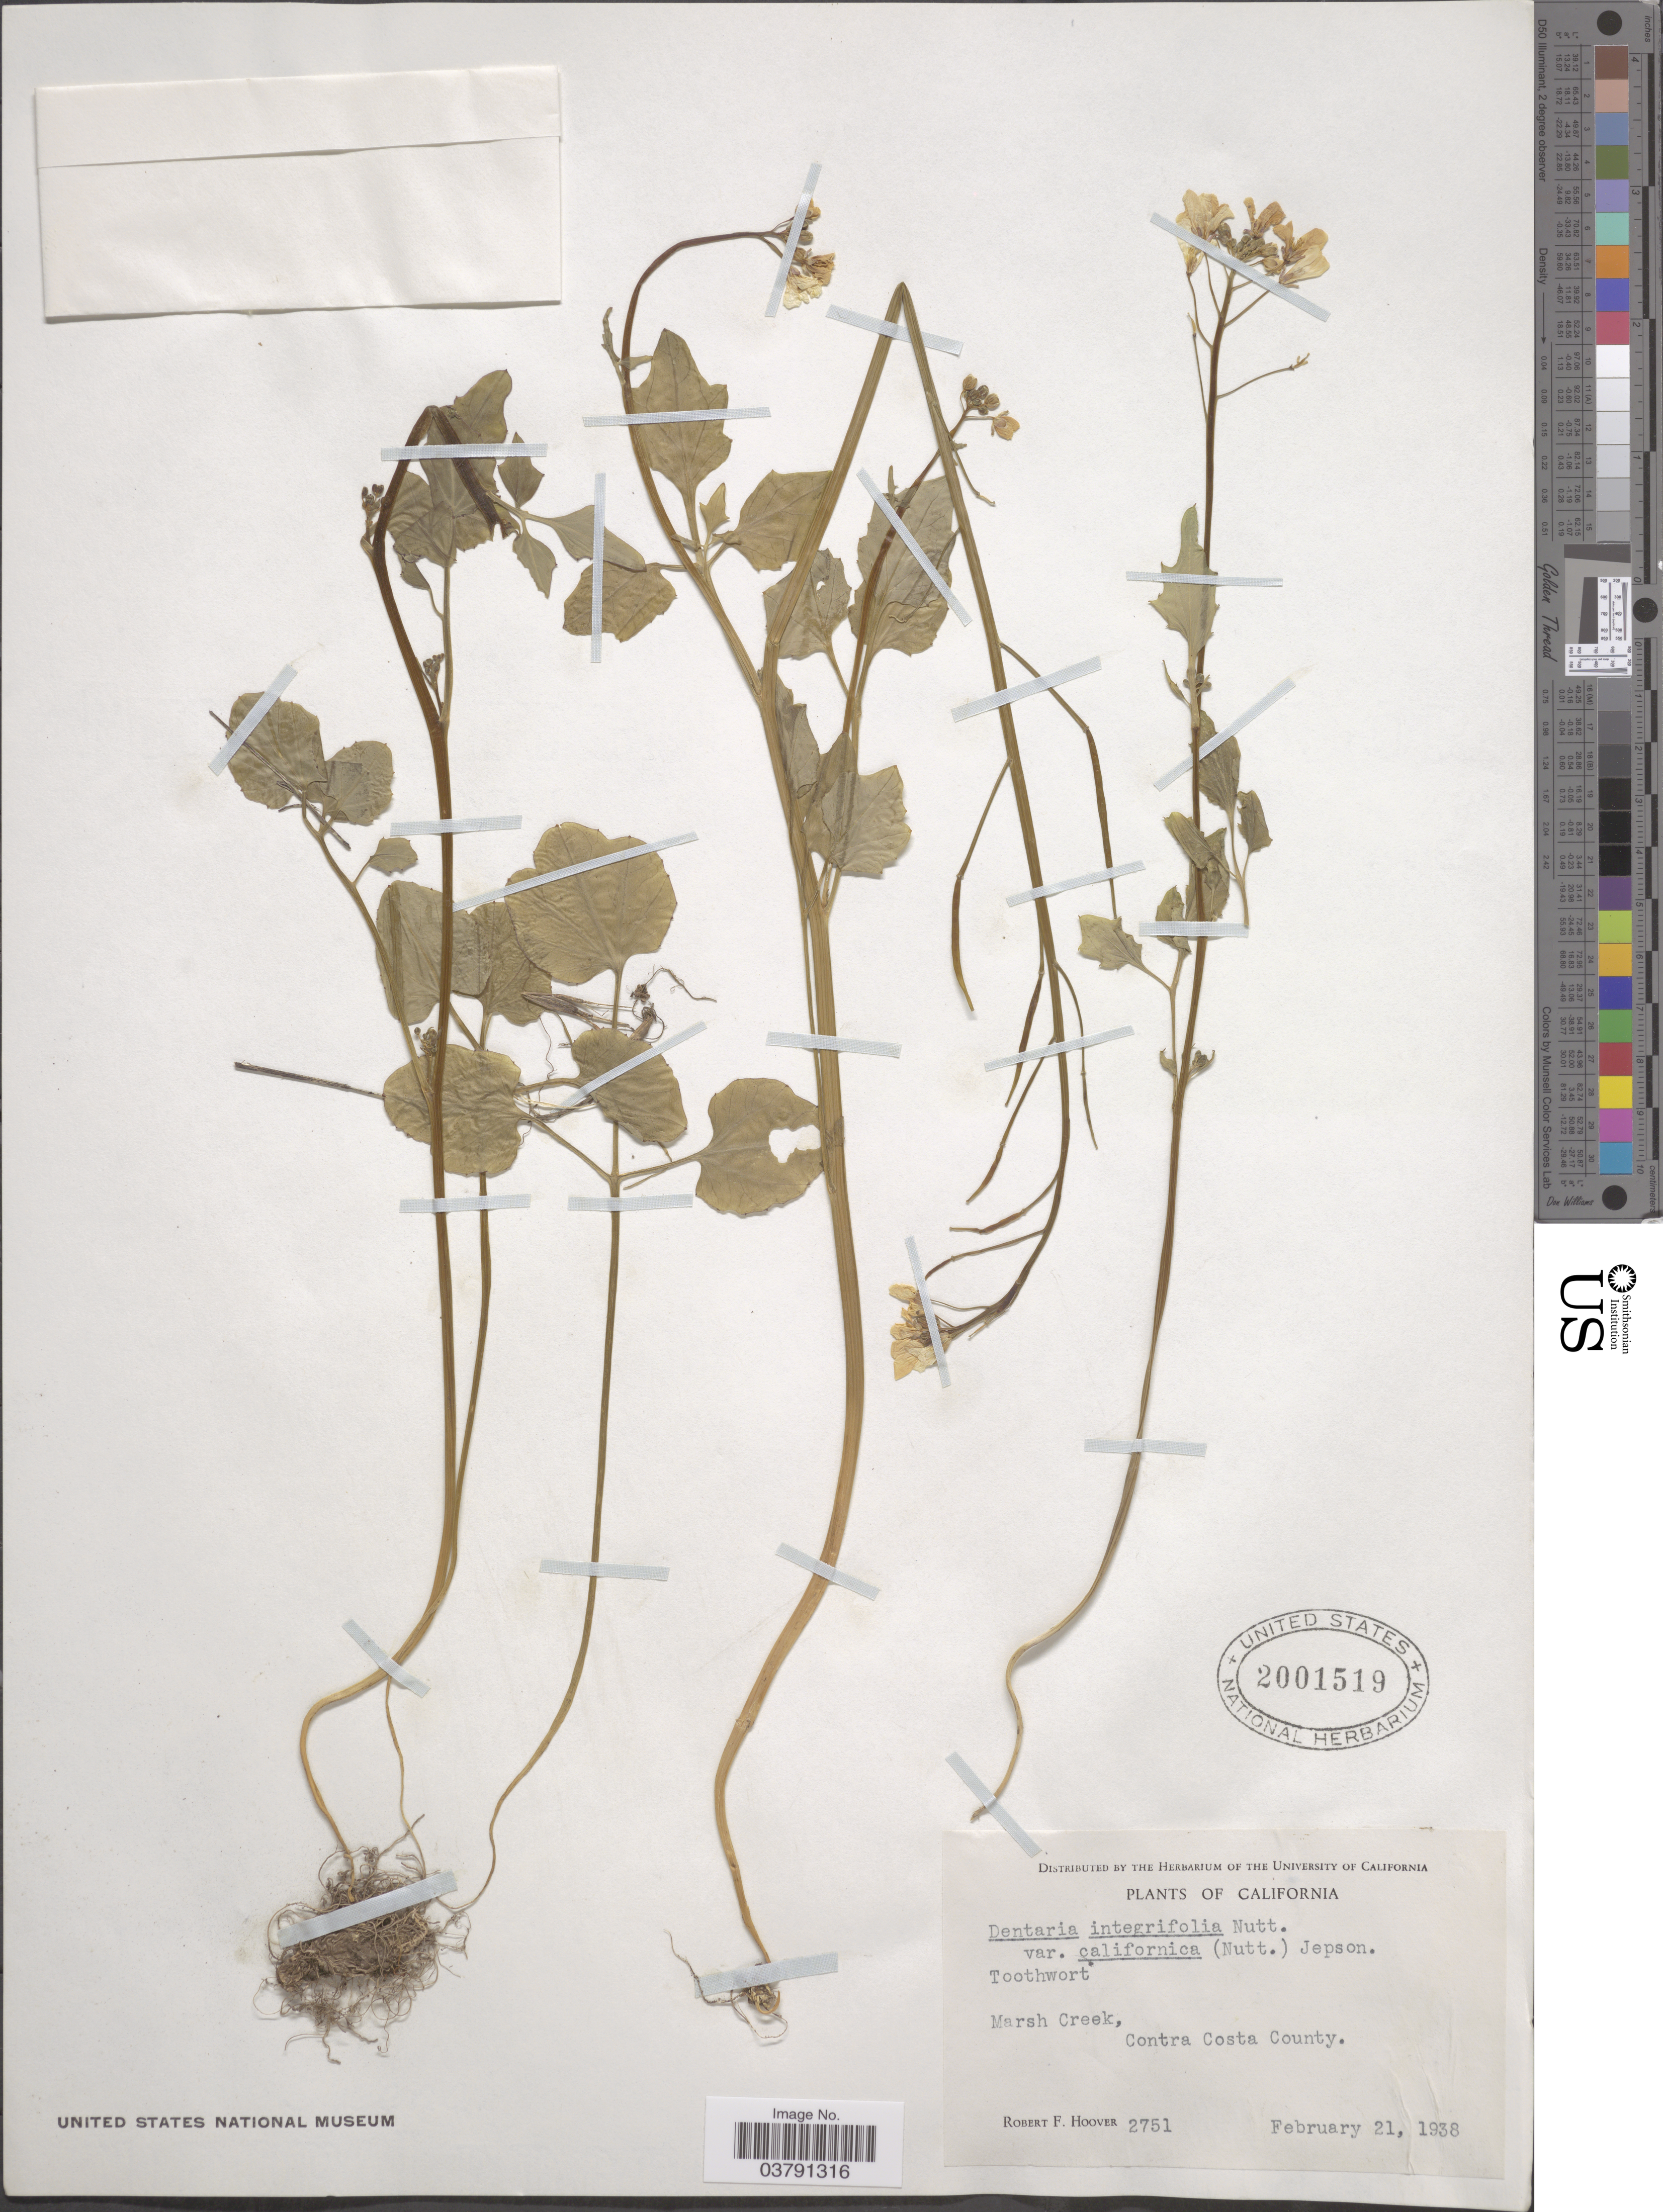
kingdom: Plantae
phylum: Tracheophyta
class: Magnoliopsida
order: Brassicales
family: Brassicaceae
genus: Dentaria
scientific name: Dentaria californica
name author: Nutt.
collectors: R. F. Hoover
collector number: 2751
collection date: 1938-02-21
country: United States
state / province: California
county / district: Contra Costa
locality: Marsh Creek, Contra Costa County.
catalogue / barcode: US 2001519